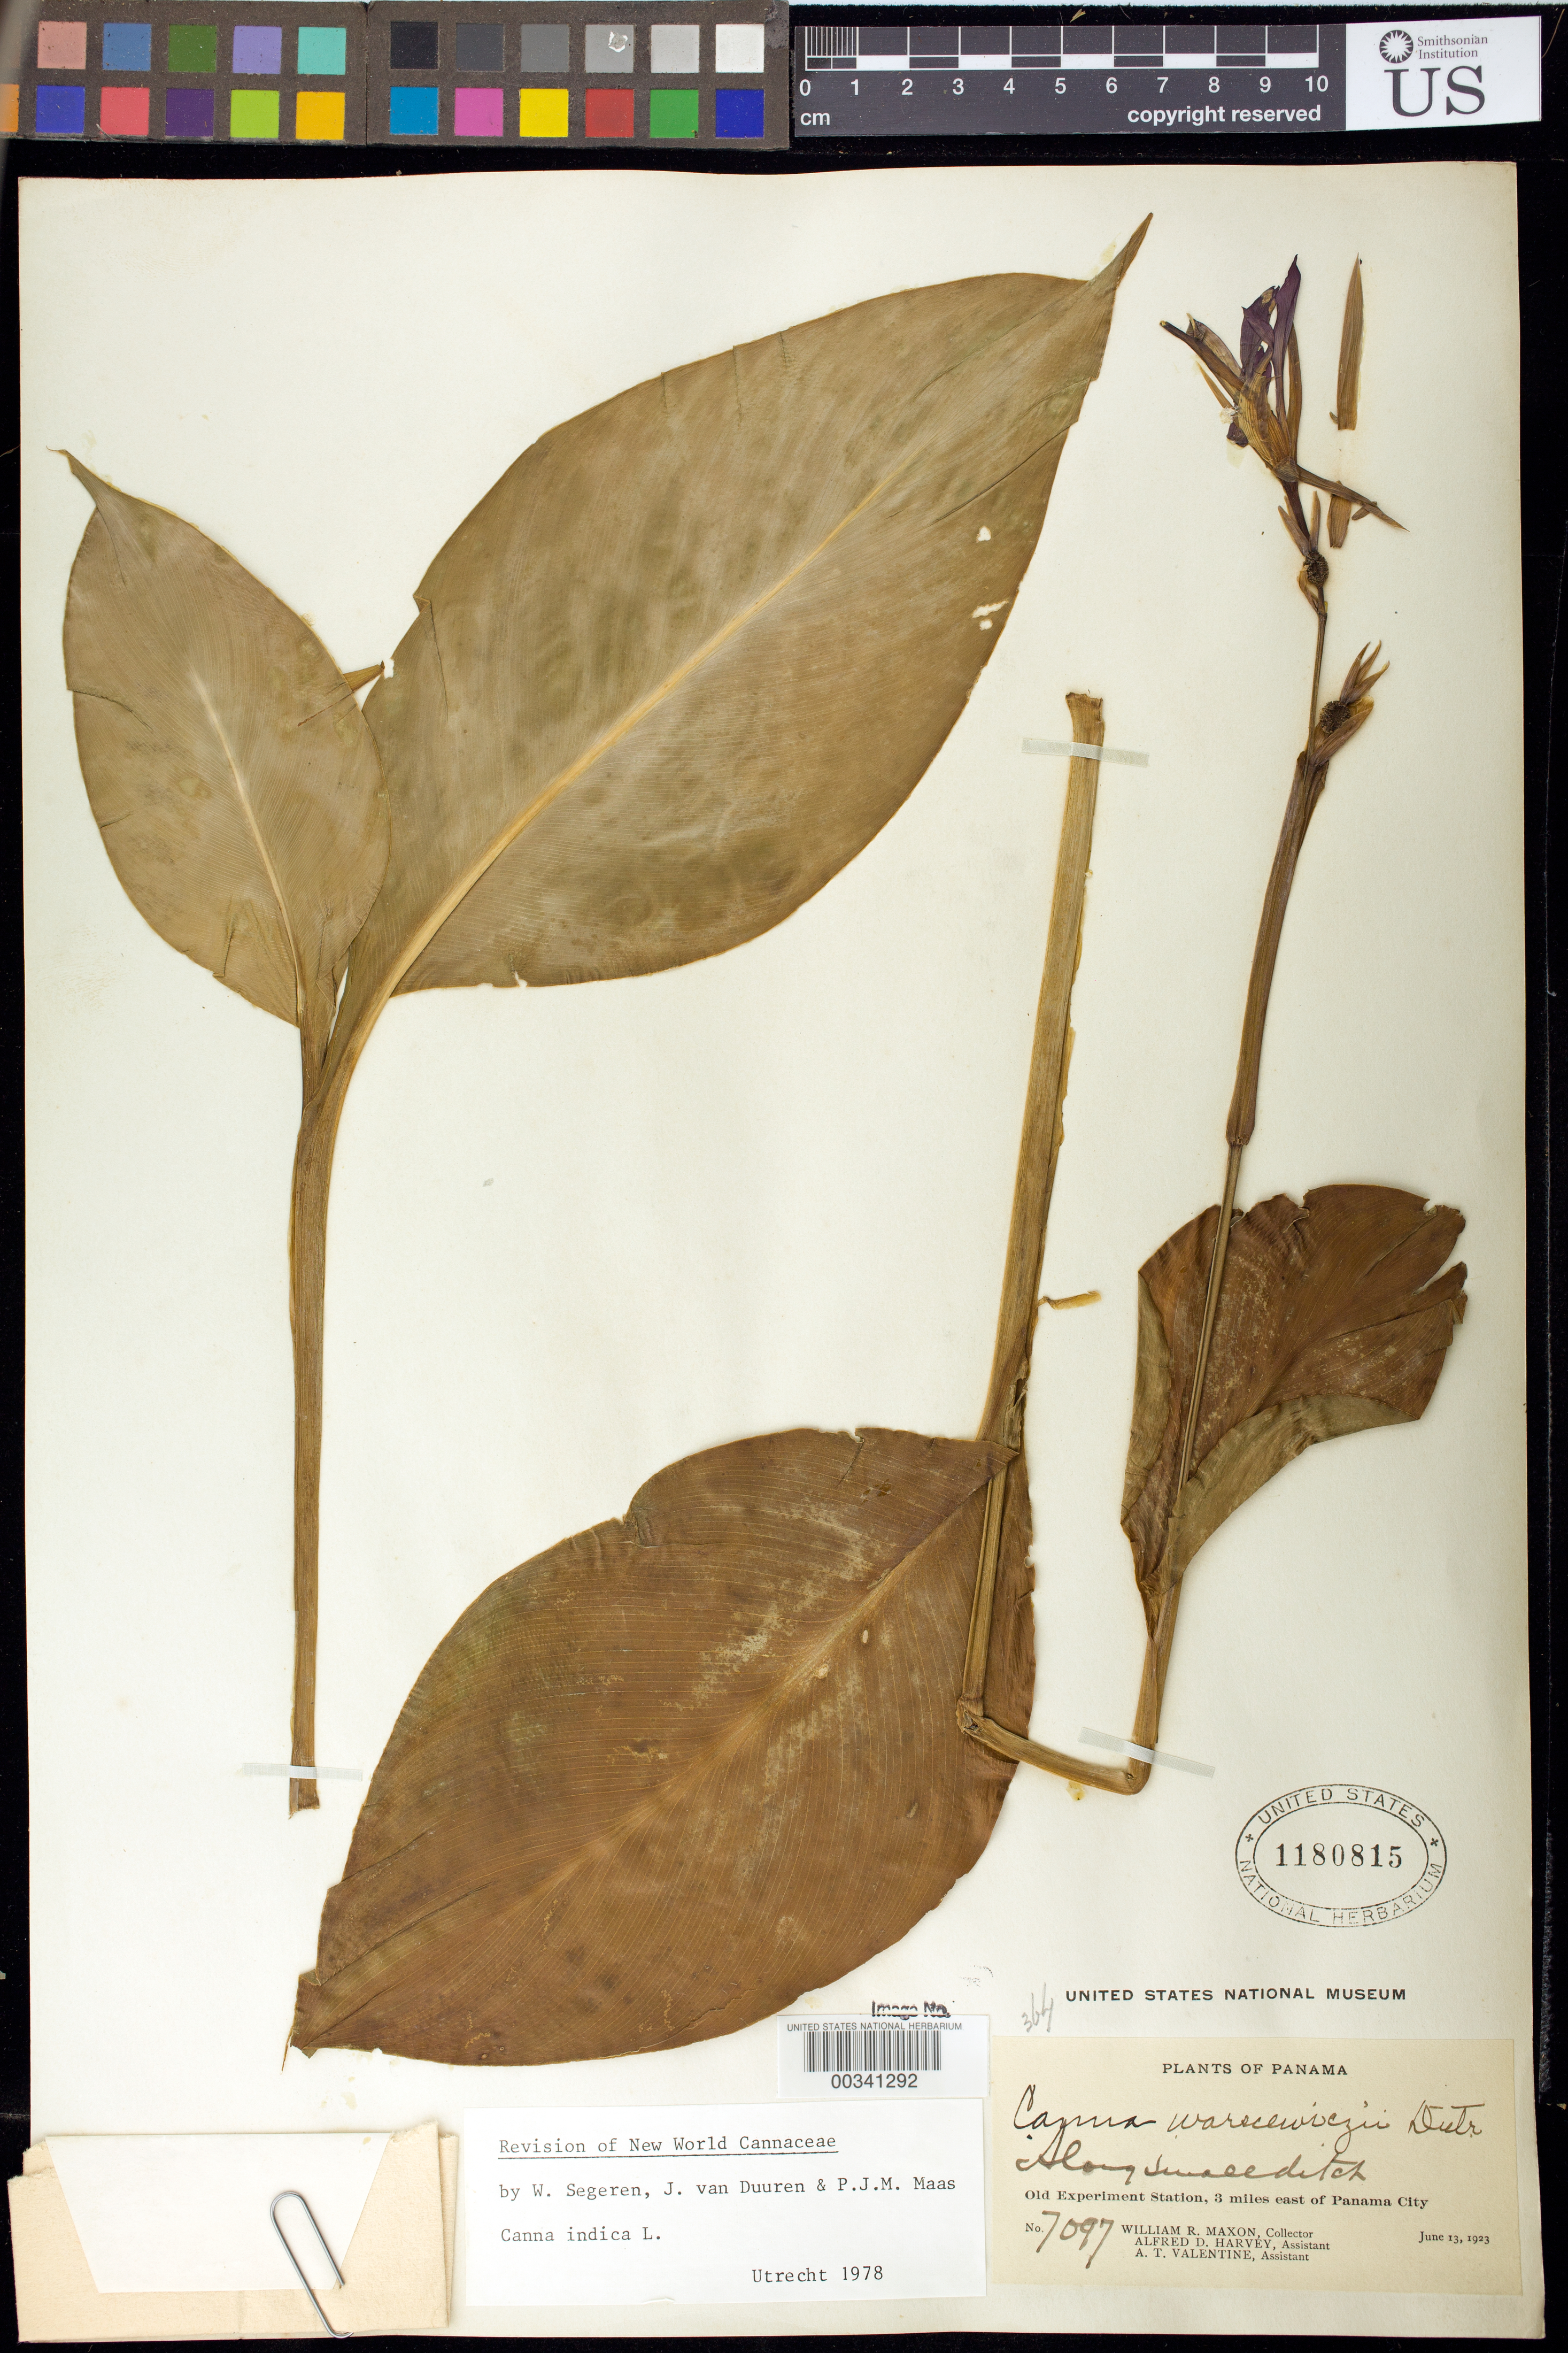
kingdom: Plantae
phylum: Tracheophyta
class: Liliopsida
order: Zingiberales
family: Cannaceae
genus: Canna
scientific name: Canna indica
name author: L.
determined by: Segeren, W.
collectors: W. R. Maxon, A. D. Harvey & A. Valentine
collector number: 7097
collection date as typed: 13 Jun 1923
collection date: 1923-06-13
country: Panama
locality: Old Experimental Station, 3 mi E of Panama City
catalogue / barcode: US 1180815